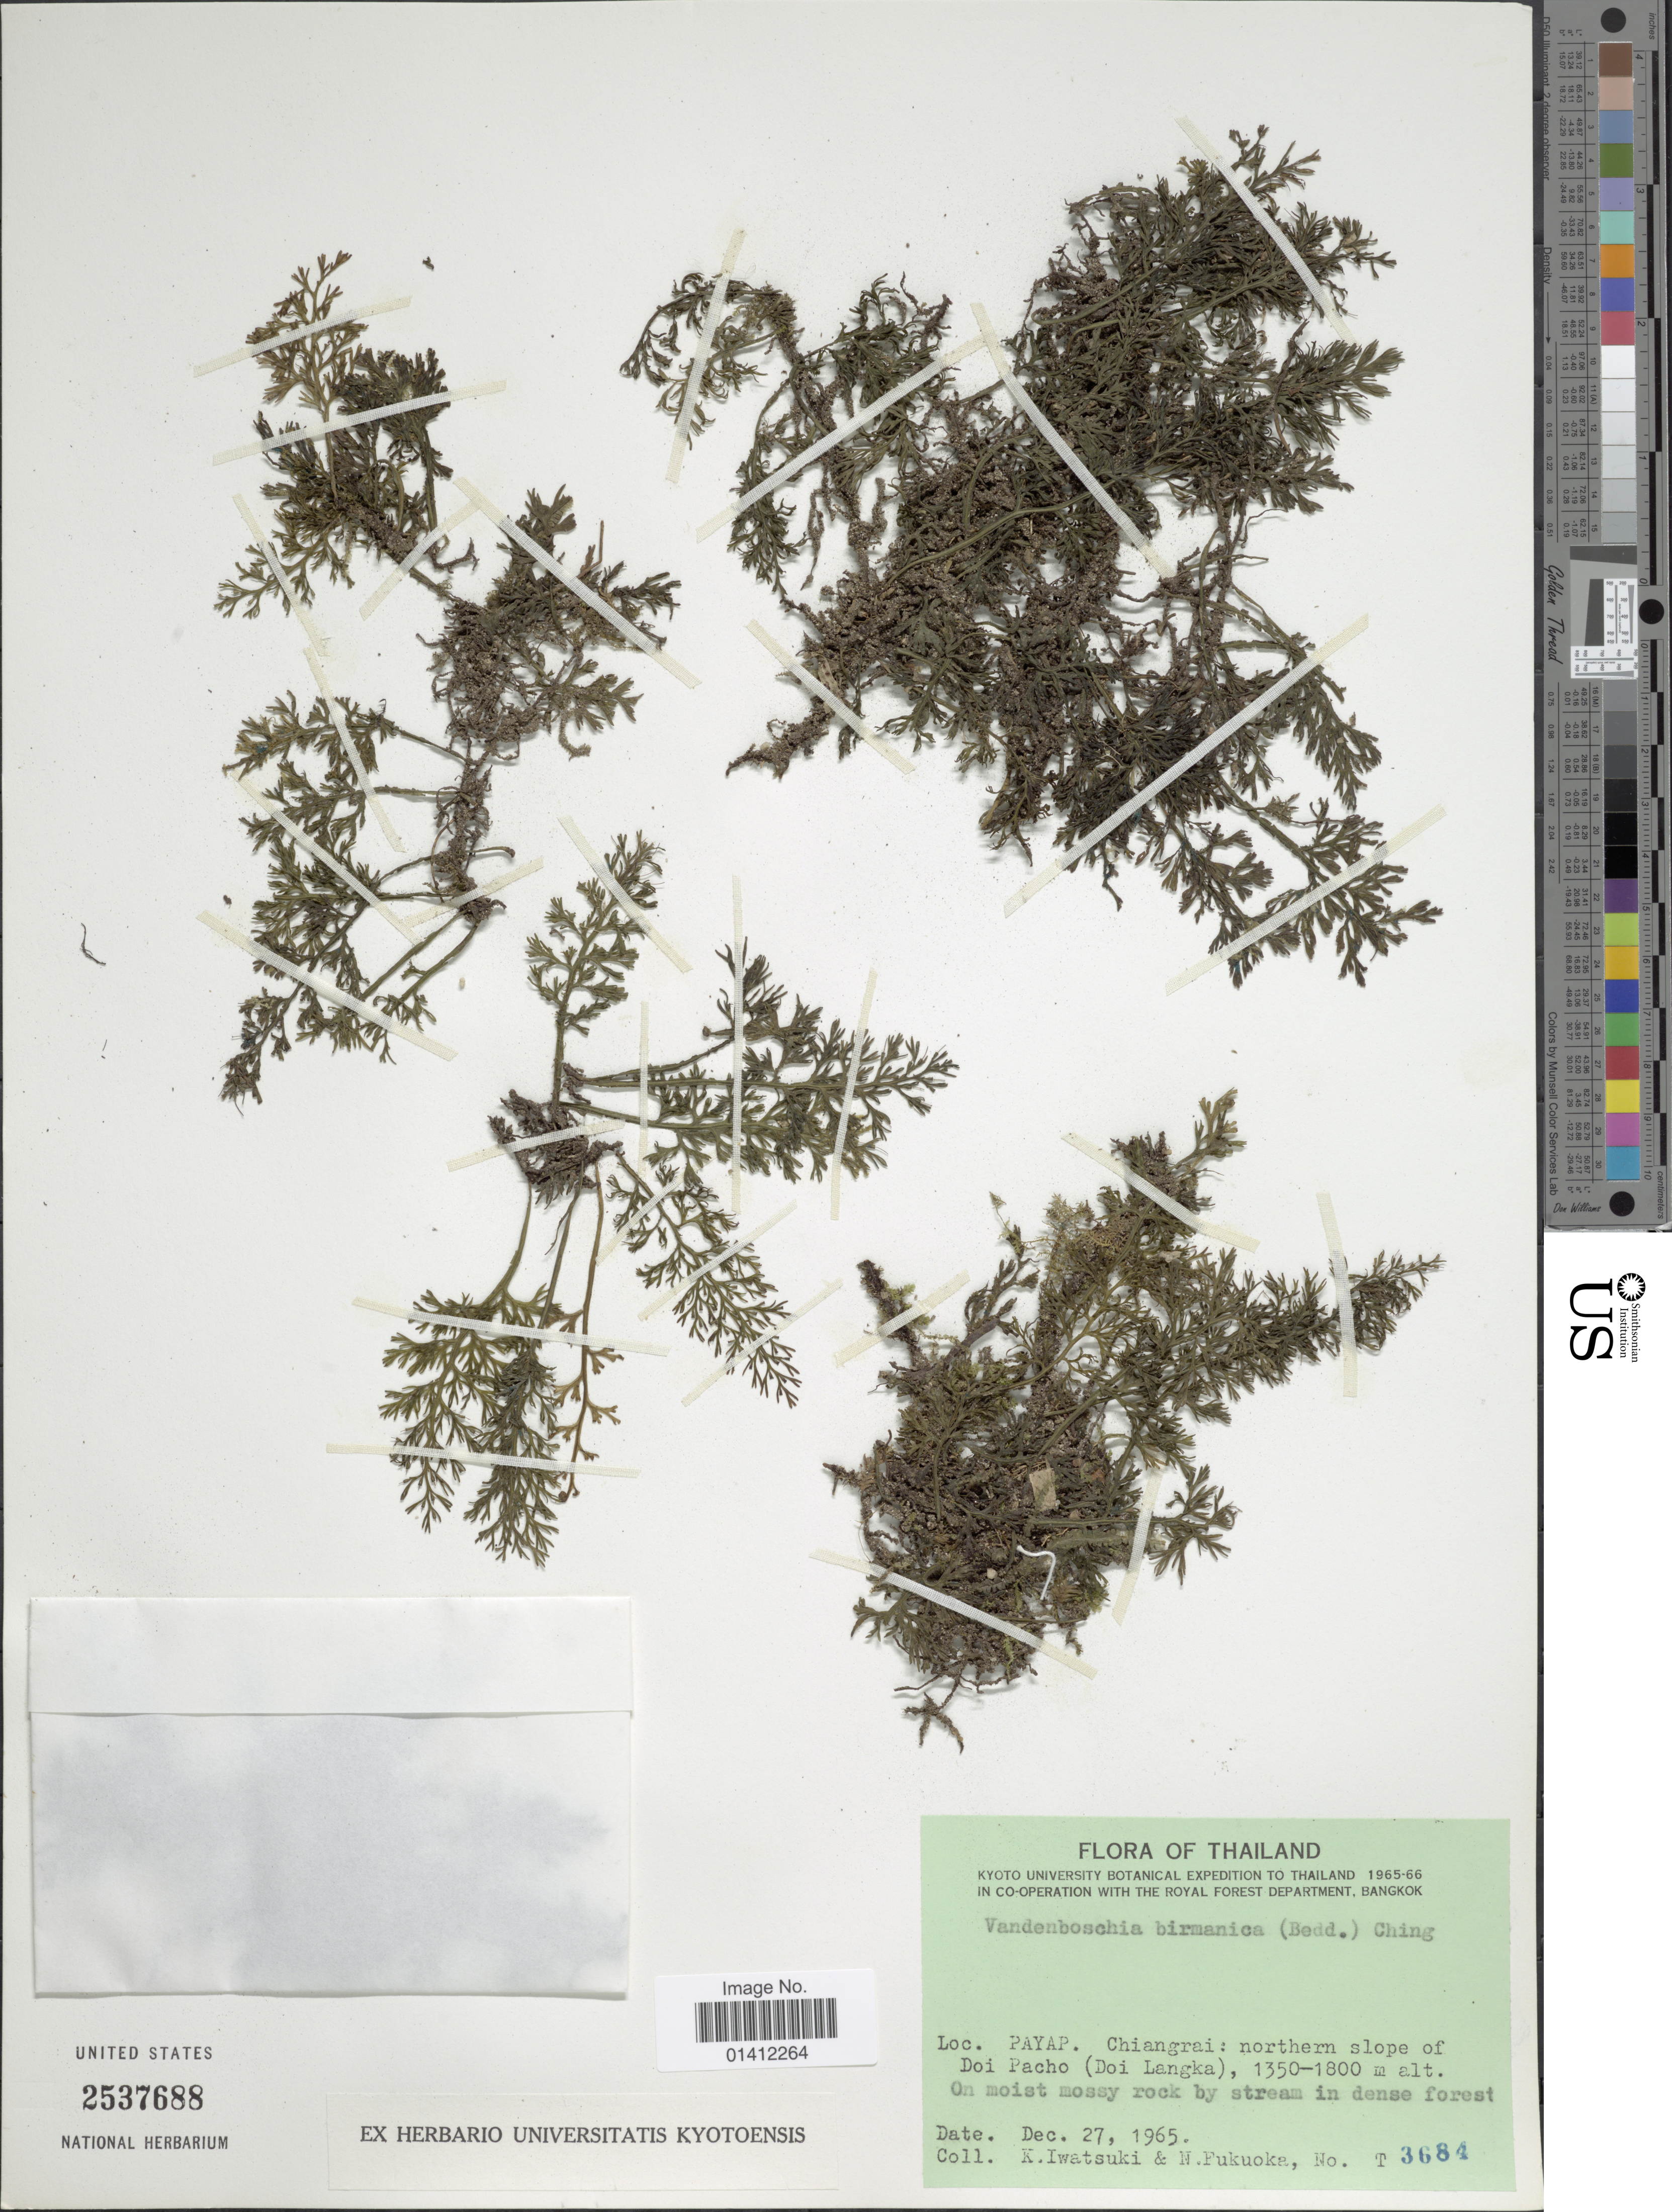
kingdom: Plantae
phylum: Tracheophyta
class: Polypodiopsida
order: Hymenophyllales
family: Hymenophyllaceae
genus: Vandenboschia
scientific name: Vandenboschia birmanica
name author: (Bedd.) Ching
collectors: K. Iwatsuki & N. Fukuoka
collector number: T 3684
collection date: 1965-12-27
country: Thailand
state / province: Chiang Rai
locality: Payap. Chiangrai: northern slope of Doi Pacho (Doi Langka). On moist mossy rock by stream in dense forest.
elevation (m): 1350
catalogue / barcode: US 2537688